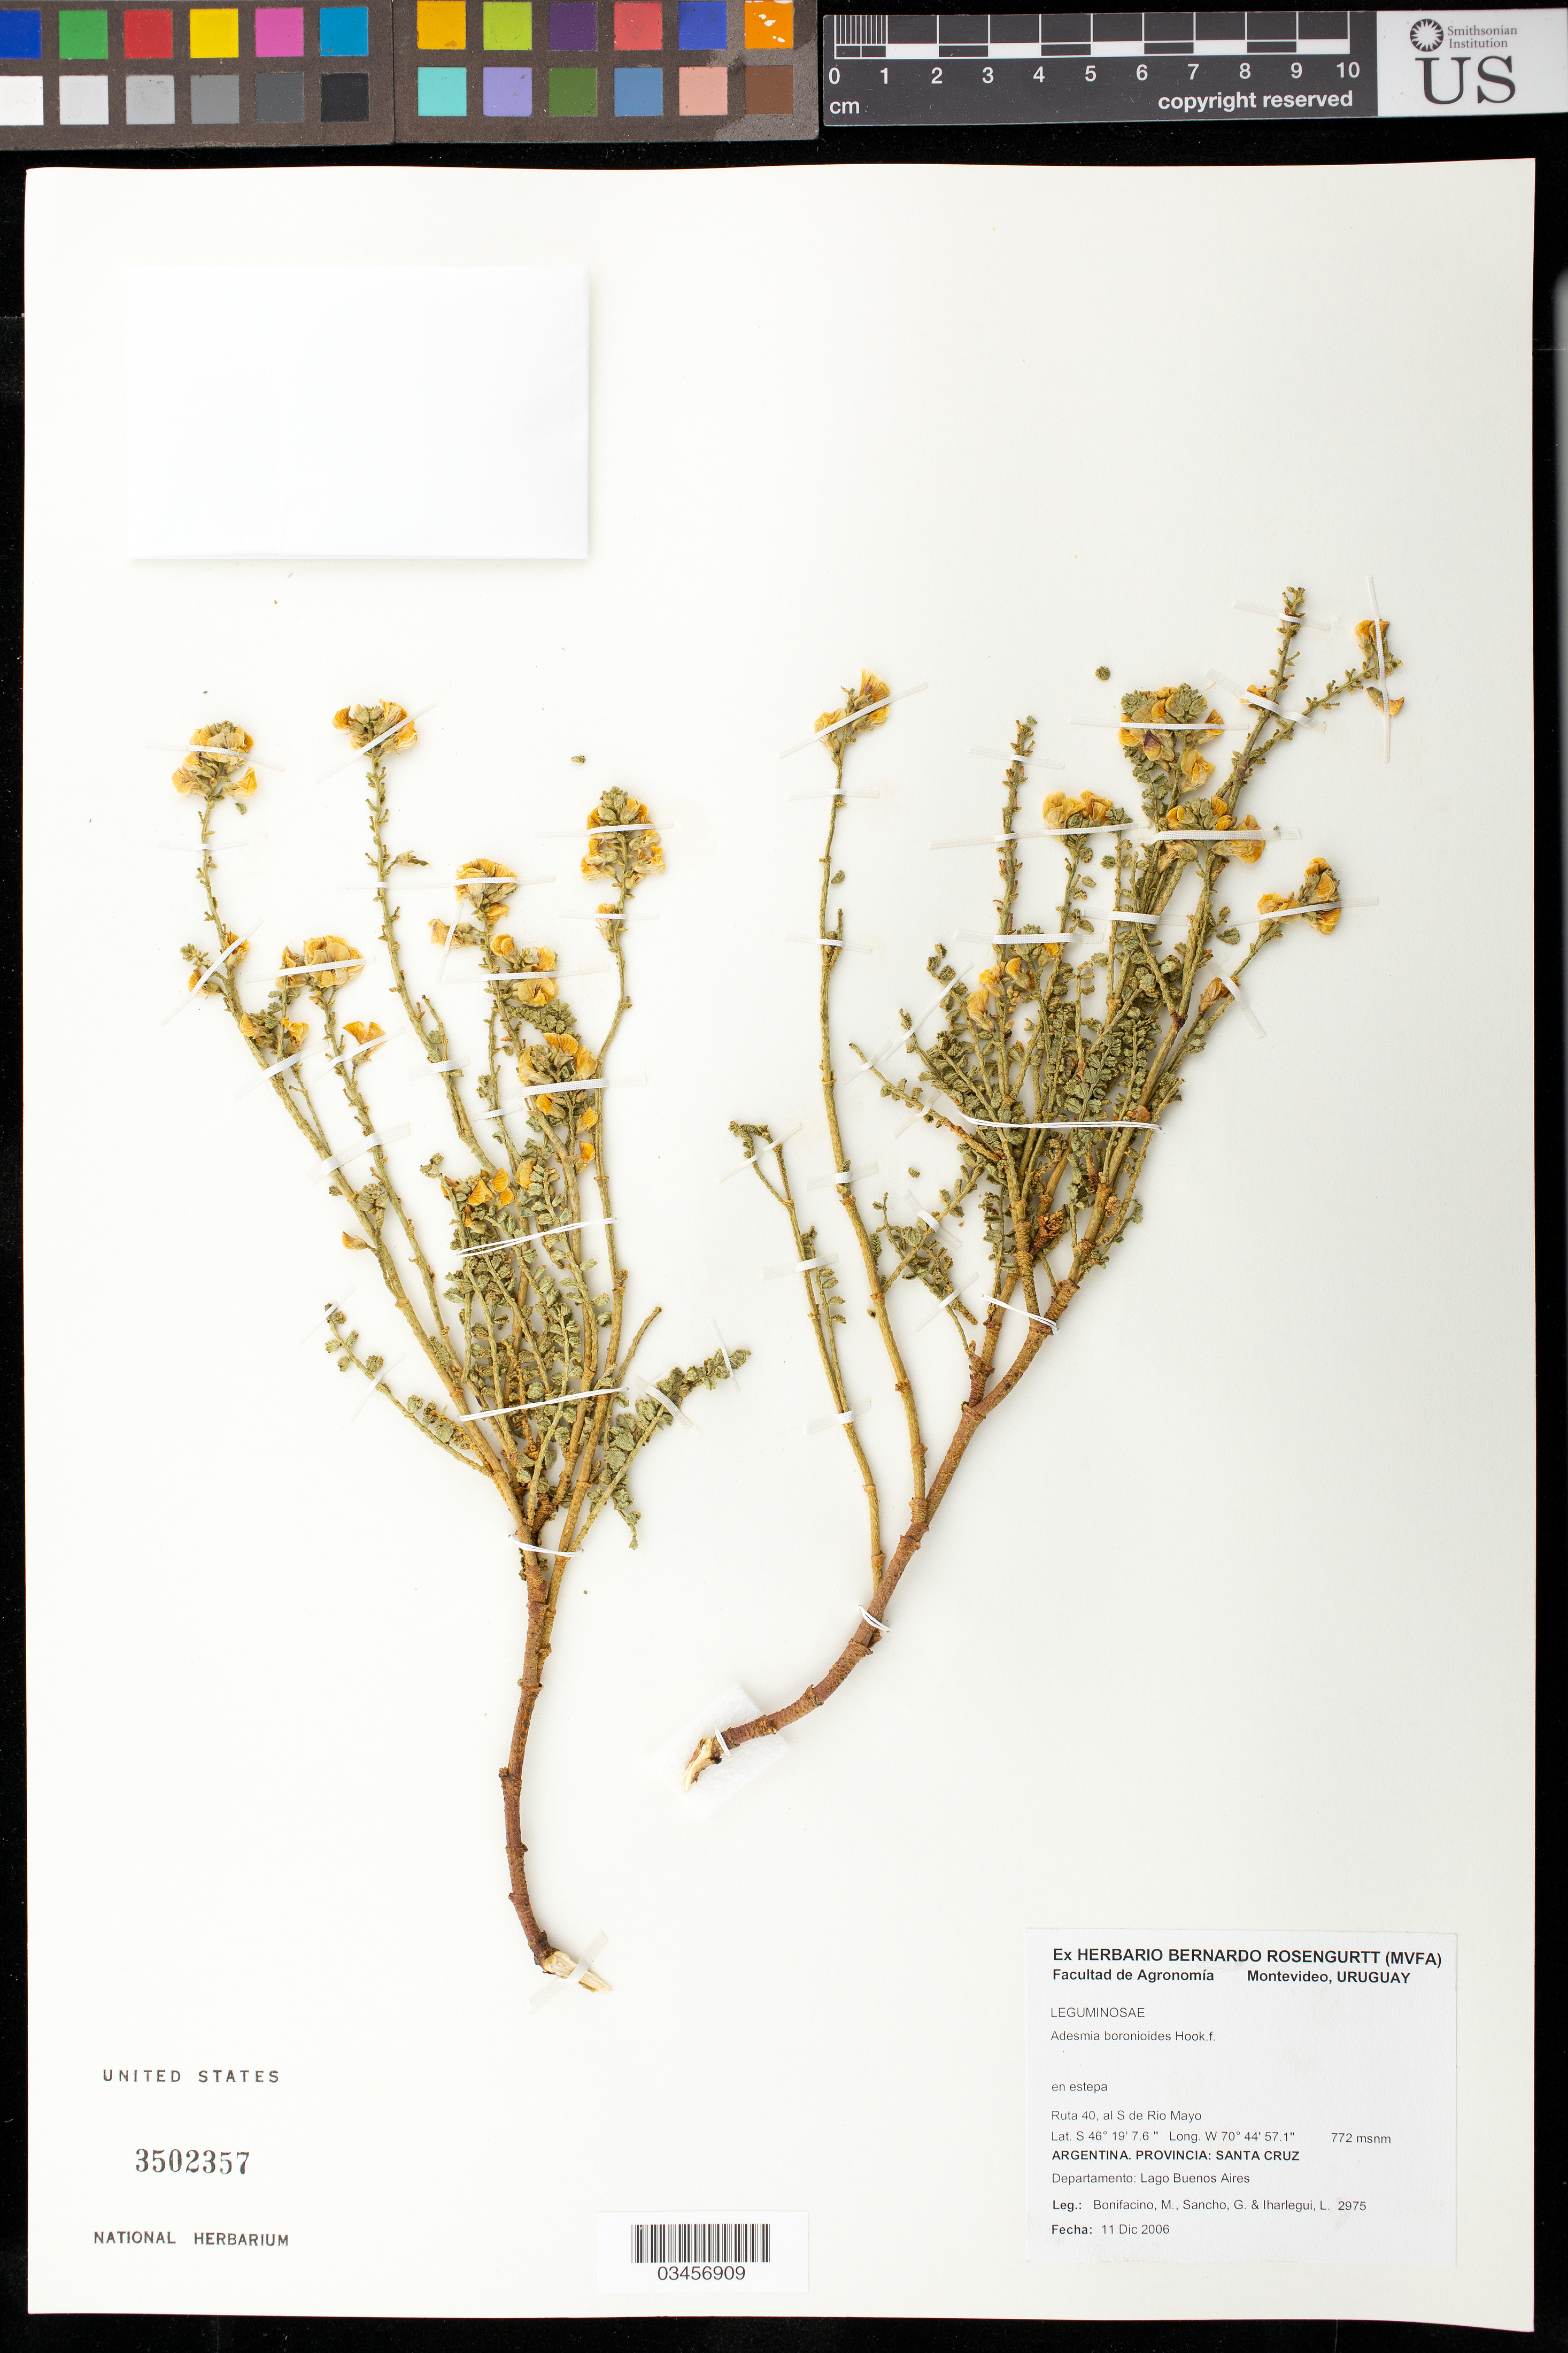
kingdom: Plantae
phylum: Tracheophyta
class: Magnoliopsida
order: Fabales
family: Fabaceae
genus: Adesmia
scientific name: Adesmia boronioides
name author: Hook. f.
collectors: M. Bonifacino, G. Sancho & L. Iharlegui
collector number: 2975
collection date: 2006-12-11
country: Argentina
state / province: Santa Cruz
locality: Departamento Lago Buenos Aires. Ruta 40, al S de Rio Mayo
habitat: En estepa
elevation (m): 772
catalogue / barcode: US 3502357